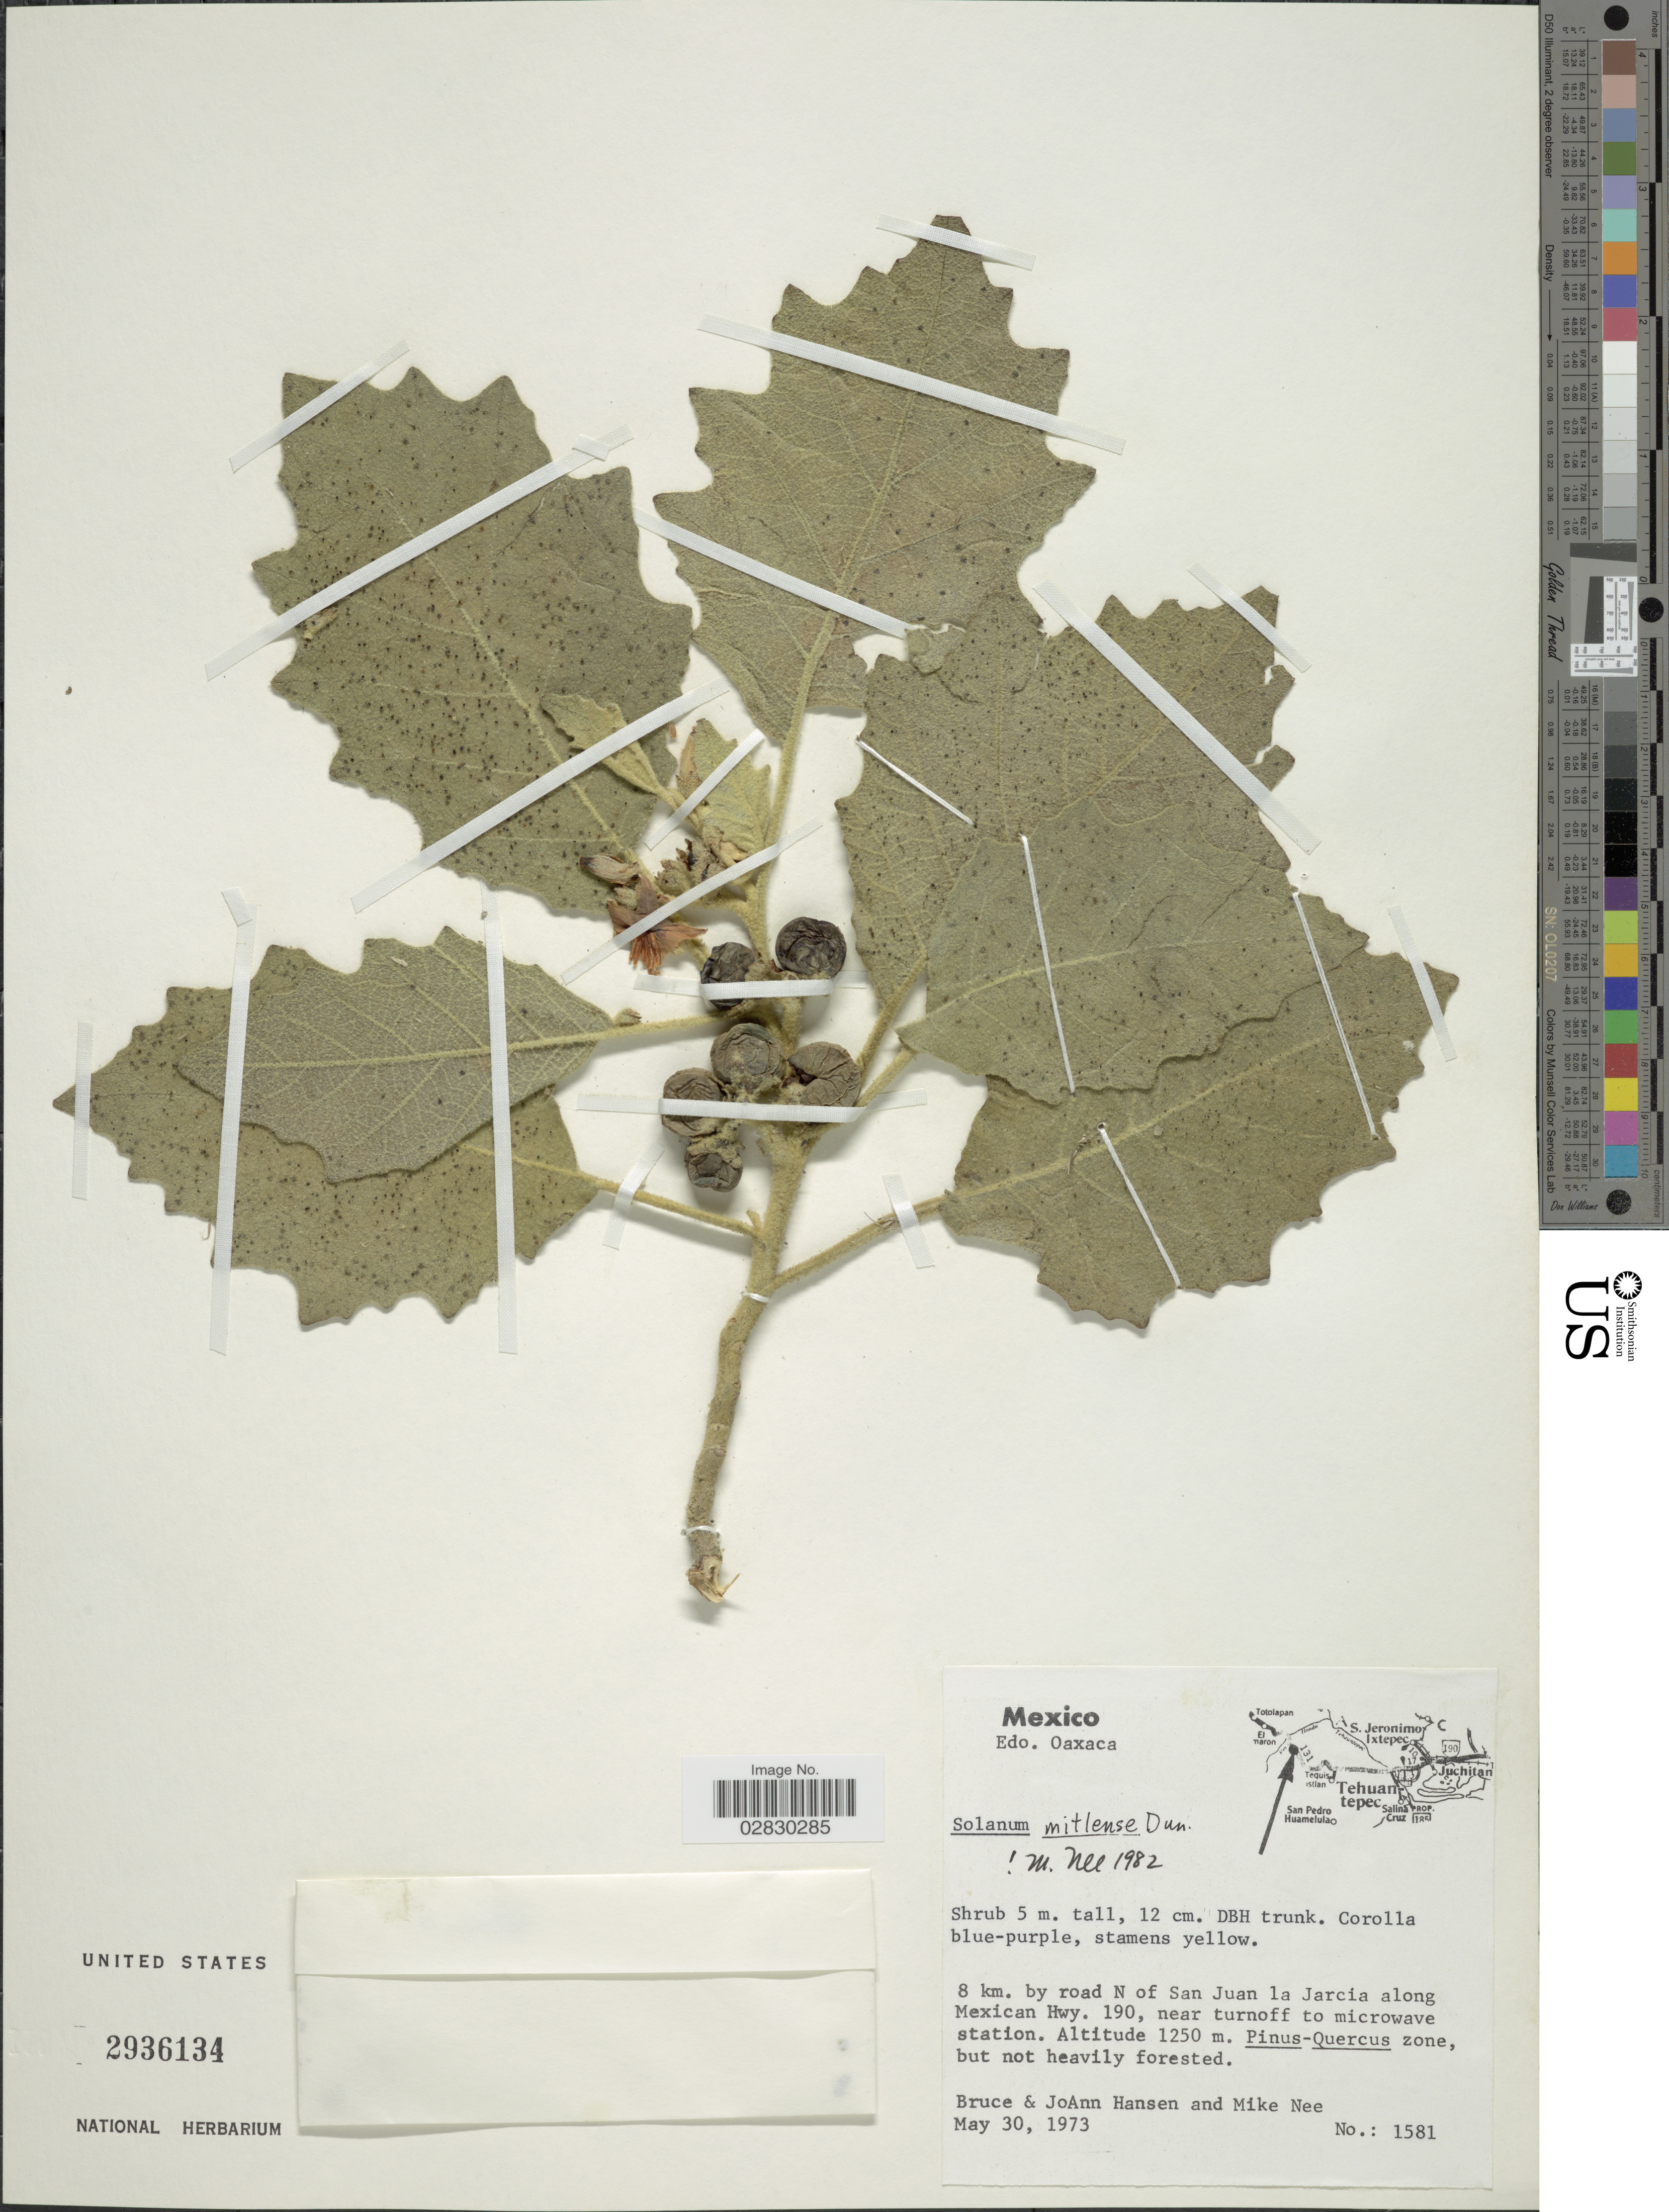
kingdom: Plantae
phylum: Tracheophyta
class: Magnoliopsida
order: Solanales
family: Solanaceae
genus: Solanum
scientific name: Solanum mitlense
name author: Dunal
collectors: B. Hansen, J. Hansen & M. Nee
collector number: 1581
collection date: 1973-05-30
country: Mexico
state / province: Oaxaca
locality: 8 km. by road N of San Juan la Jarcia along Mexican Hwy. 190, near turnoff to microwave station.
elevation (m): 1250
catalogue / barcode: US 2936134